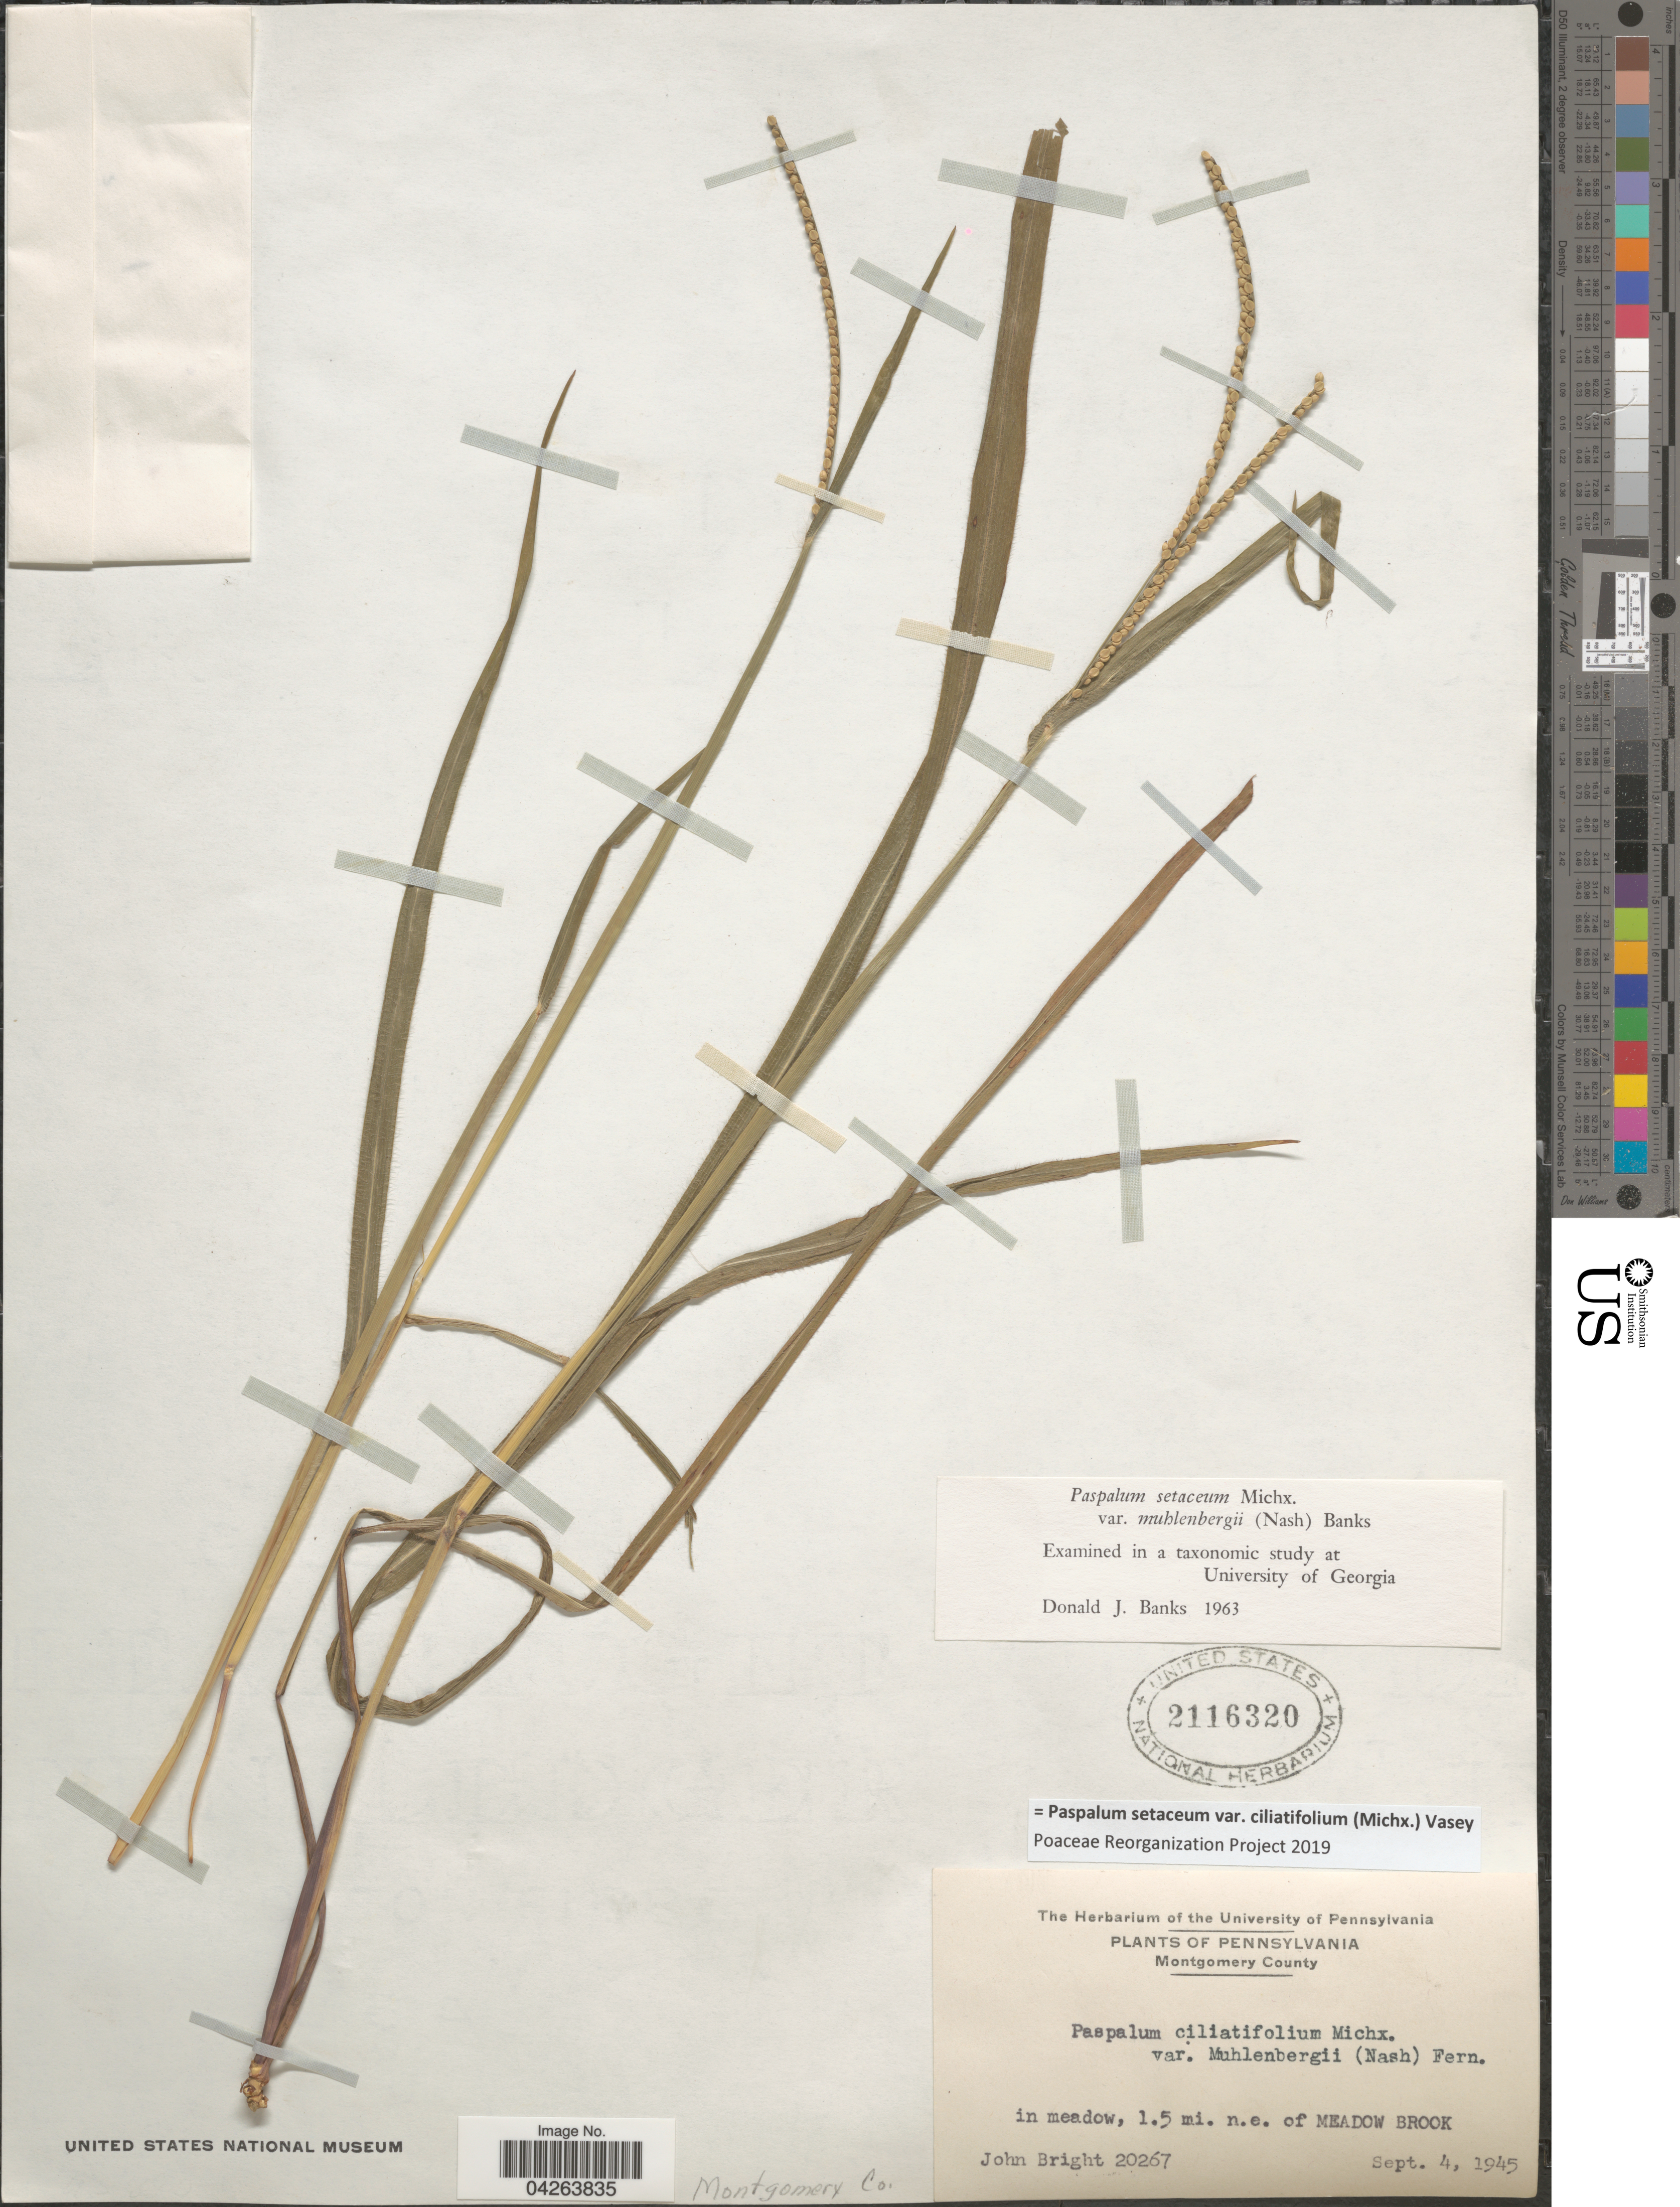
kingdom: Plantae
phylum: Tracheophyta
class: Liliopsida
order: Poales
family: Poaceae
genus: Paspalum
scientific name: Paspalum setaceum var. ciliatifolium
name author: (Michx.) Vasey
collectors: J. Bright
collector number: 20267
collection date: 1945-09-04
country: United States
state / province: Pennsylvania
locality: Montgomery County. In meadow, 1.5 mi. n.e. of Meadow Brook.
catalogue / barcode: US 2116320